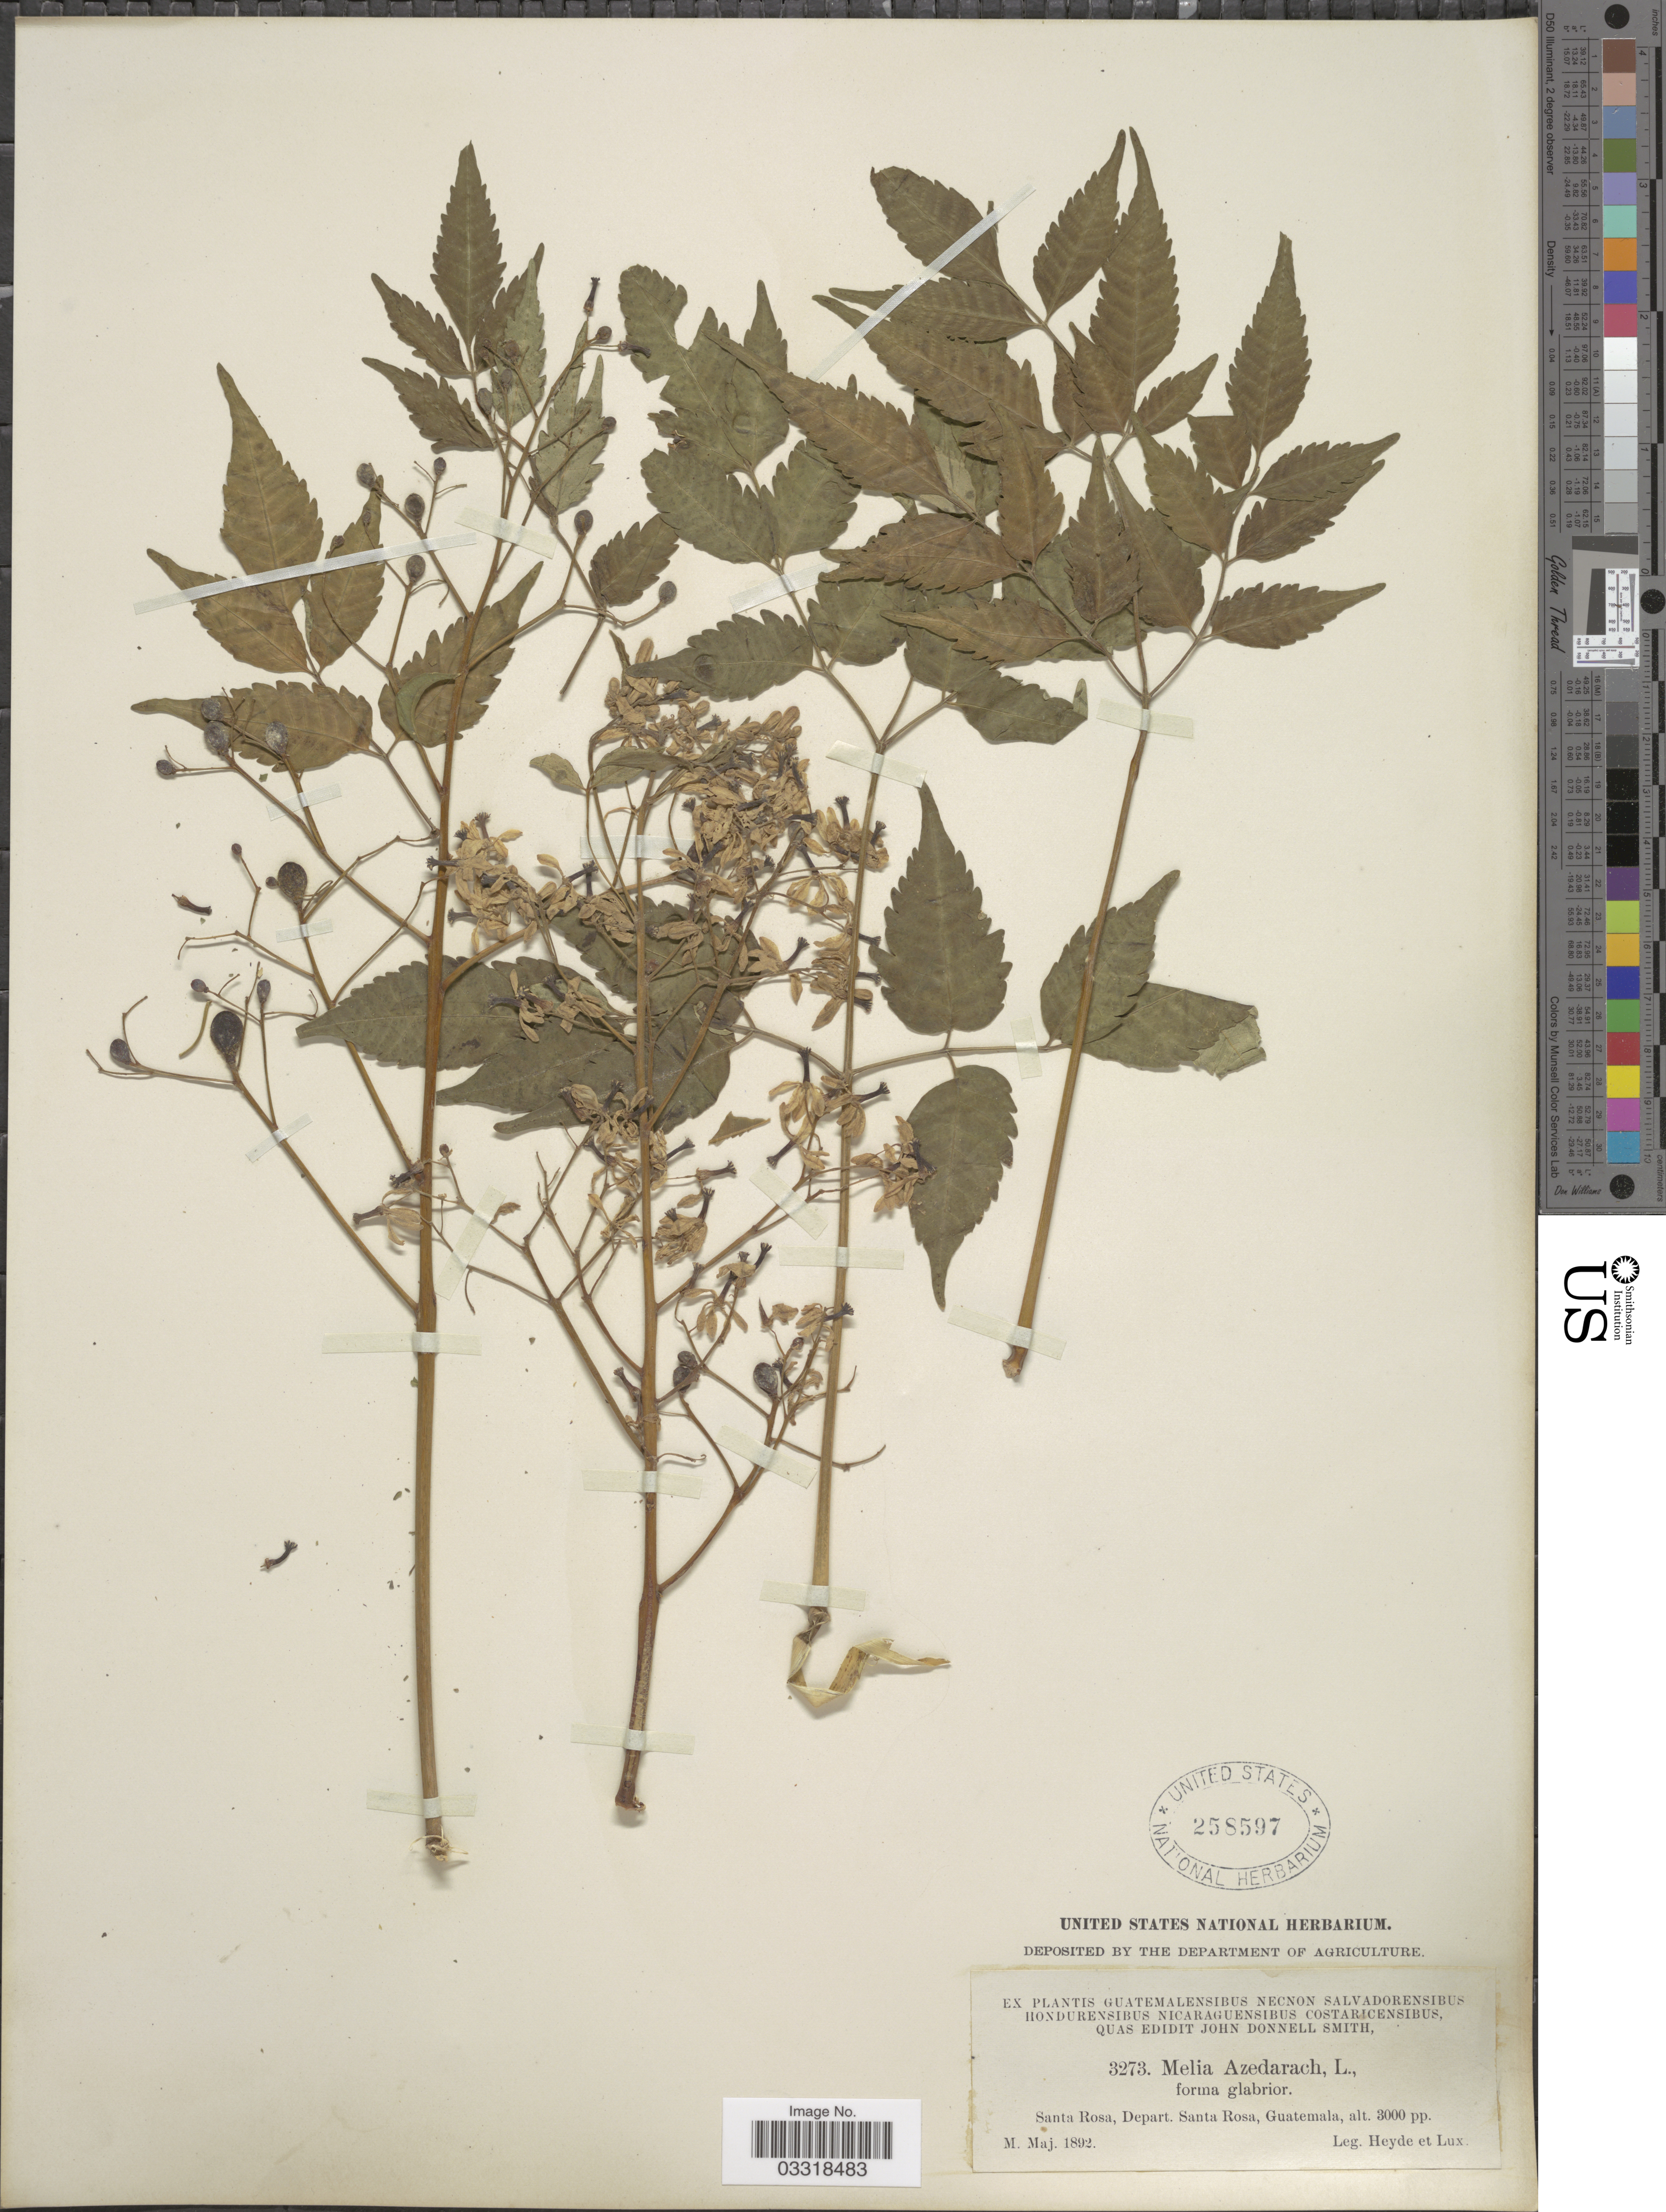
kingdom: Plantae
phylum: Tracheophyta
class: Magnoliopsida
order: Sapindales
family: Meliaceae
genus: Melia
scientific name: Melia azedarach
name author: L.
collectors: Heyde & Lux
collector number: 3273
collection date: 1892-05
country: Guatemala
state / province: Santa Rosa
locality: Santa Rosa, Depart. Santa Rosa.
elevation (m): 914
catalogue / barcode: US 258597